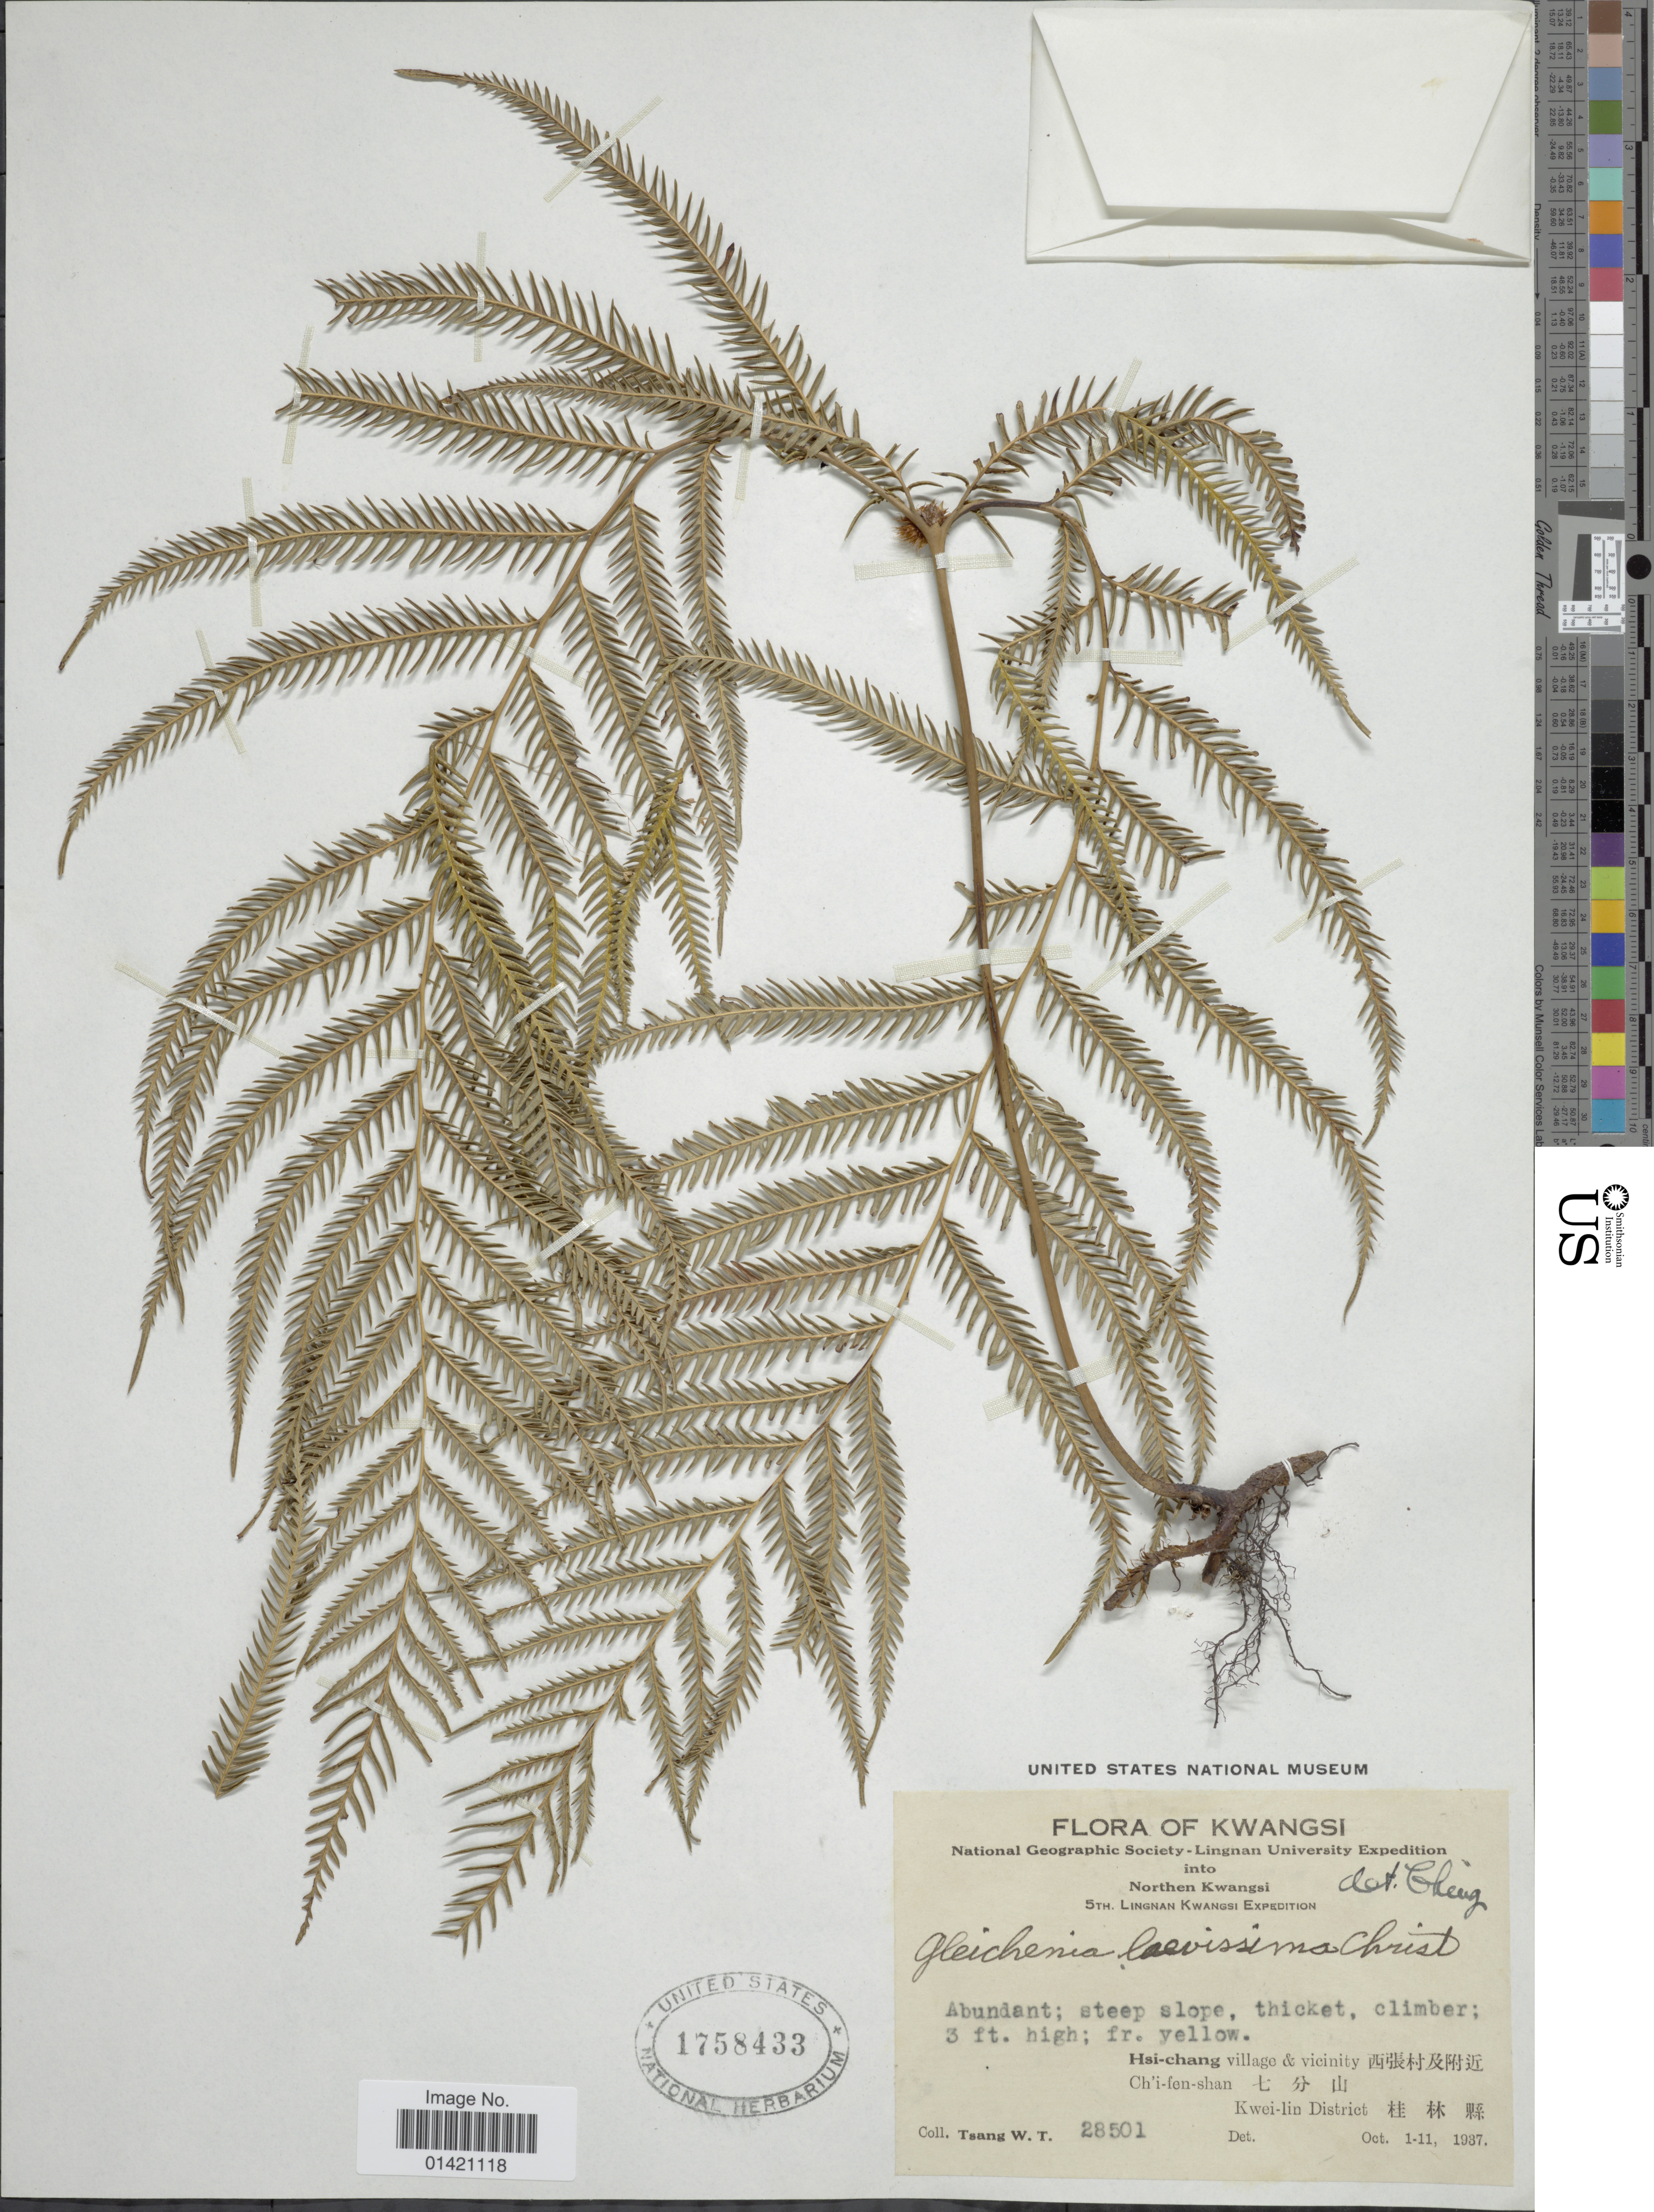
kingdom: Plantae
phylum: Tracheophyta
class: Polypodiopsida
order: Gleicheniales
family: Gleicheniaceae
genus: Diplopterygium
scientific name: Diplopterygium laevissimum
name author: (Christ) Nakai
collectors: W. T. Tsang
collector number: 28501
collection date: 1937-10-01/1937-10-11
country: China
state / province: Guangxi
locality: Northern Kwangsi. Hsi-chang village & vicinity. Ch'i-fen-shan. Kwei-lin District.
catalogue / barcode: US 1758433